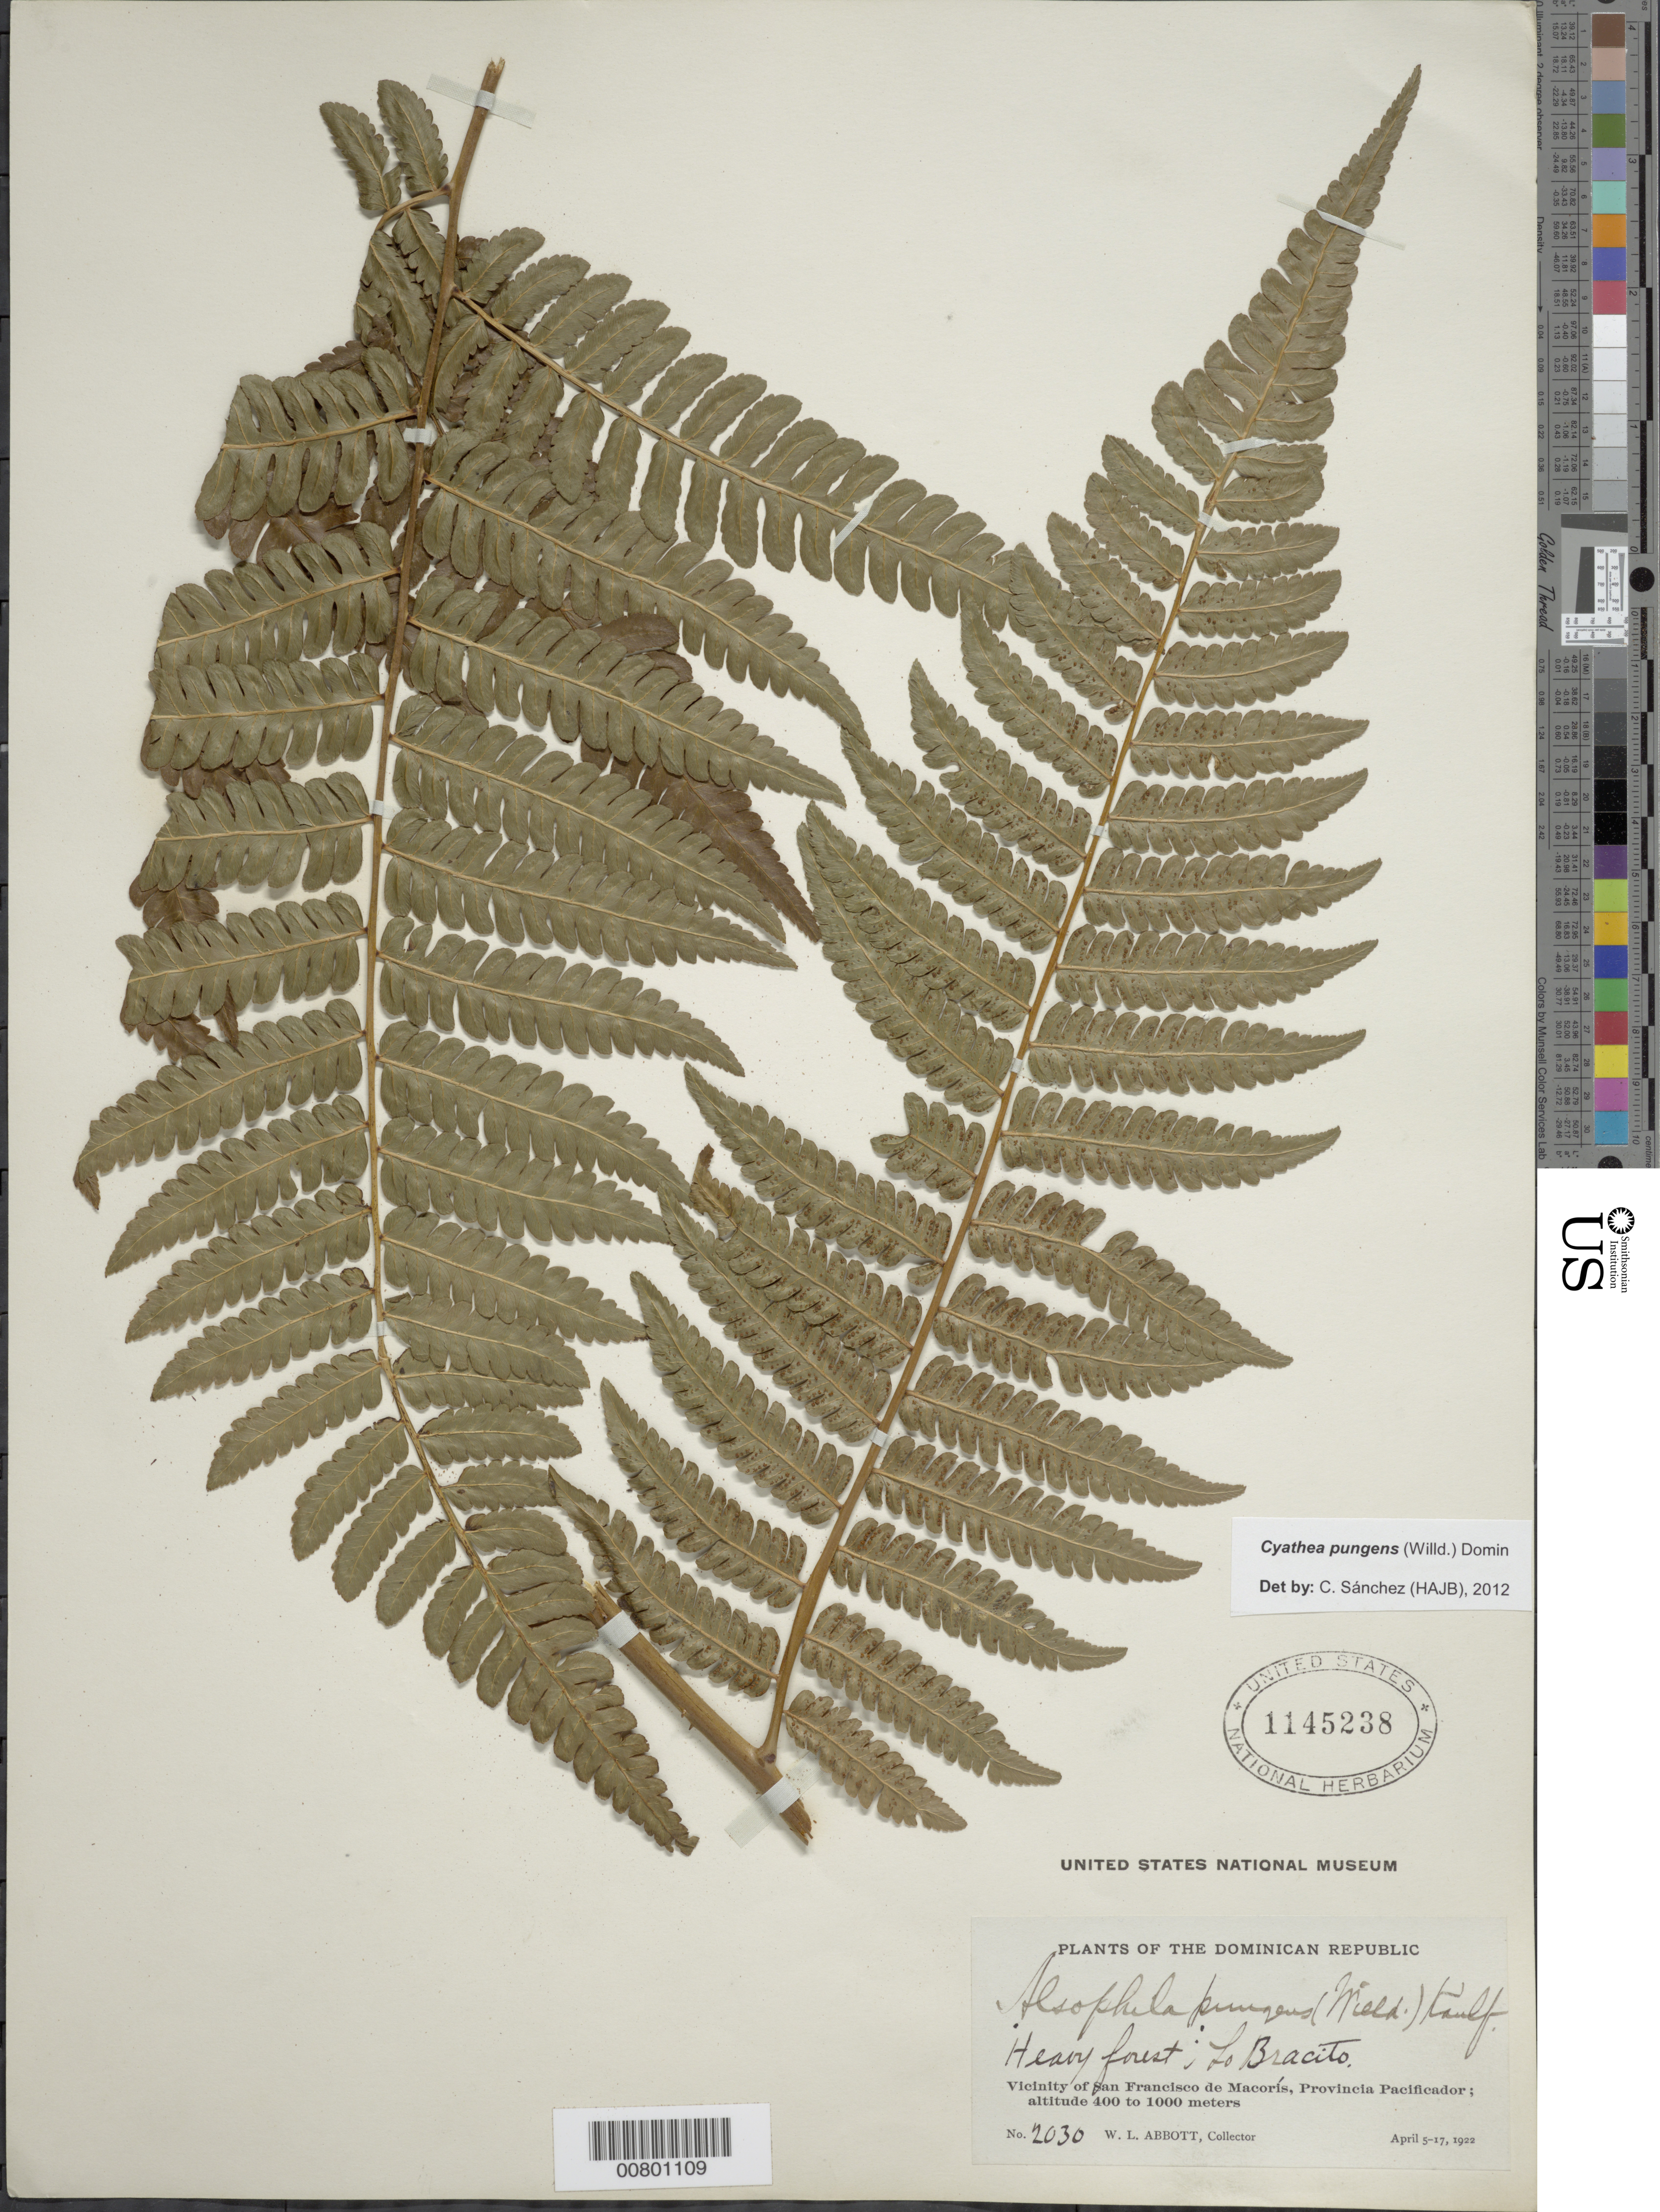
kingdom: Plantae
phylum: Tracheophyta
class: Polypodiopsida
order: Cyatheales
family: Cyatheaceae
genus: Cyathea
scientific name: Cyathea pungens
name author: (Willd.) Domin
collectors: W. L. Abbott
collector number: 2030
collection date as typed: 05 Apr 1922 to 17 Apr 1922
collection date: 1922-04-05/1922-04-17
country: Dominican Republic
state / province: Duarte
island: Hispaniola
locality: Vicinity of San Francisco de macorís, Lo Bracito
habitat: Heavy forest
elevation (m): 400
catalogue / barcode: US 1145238